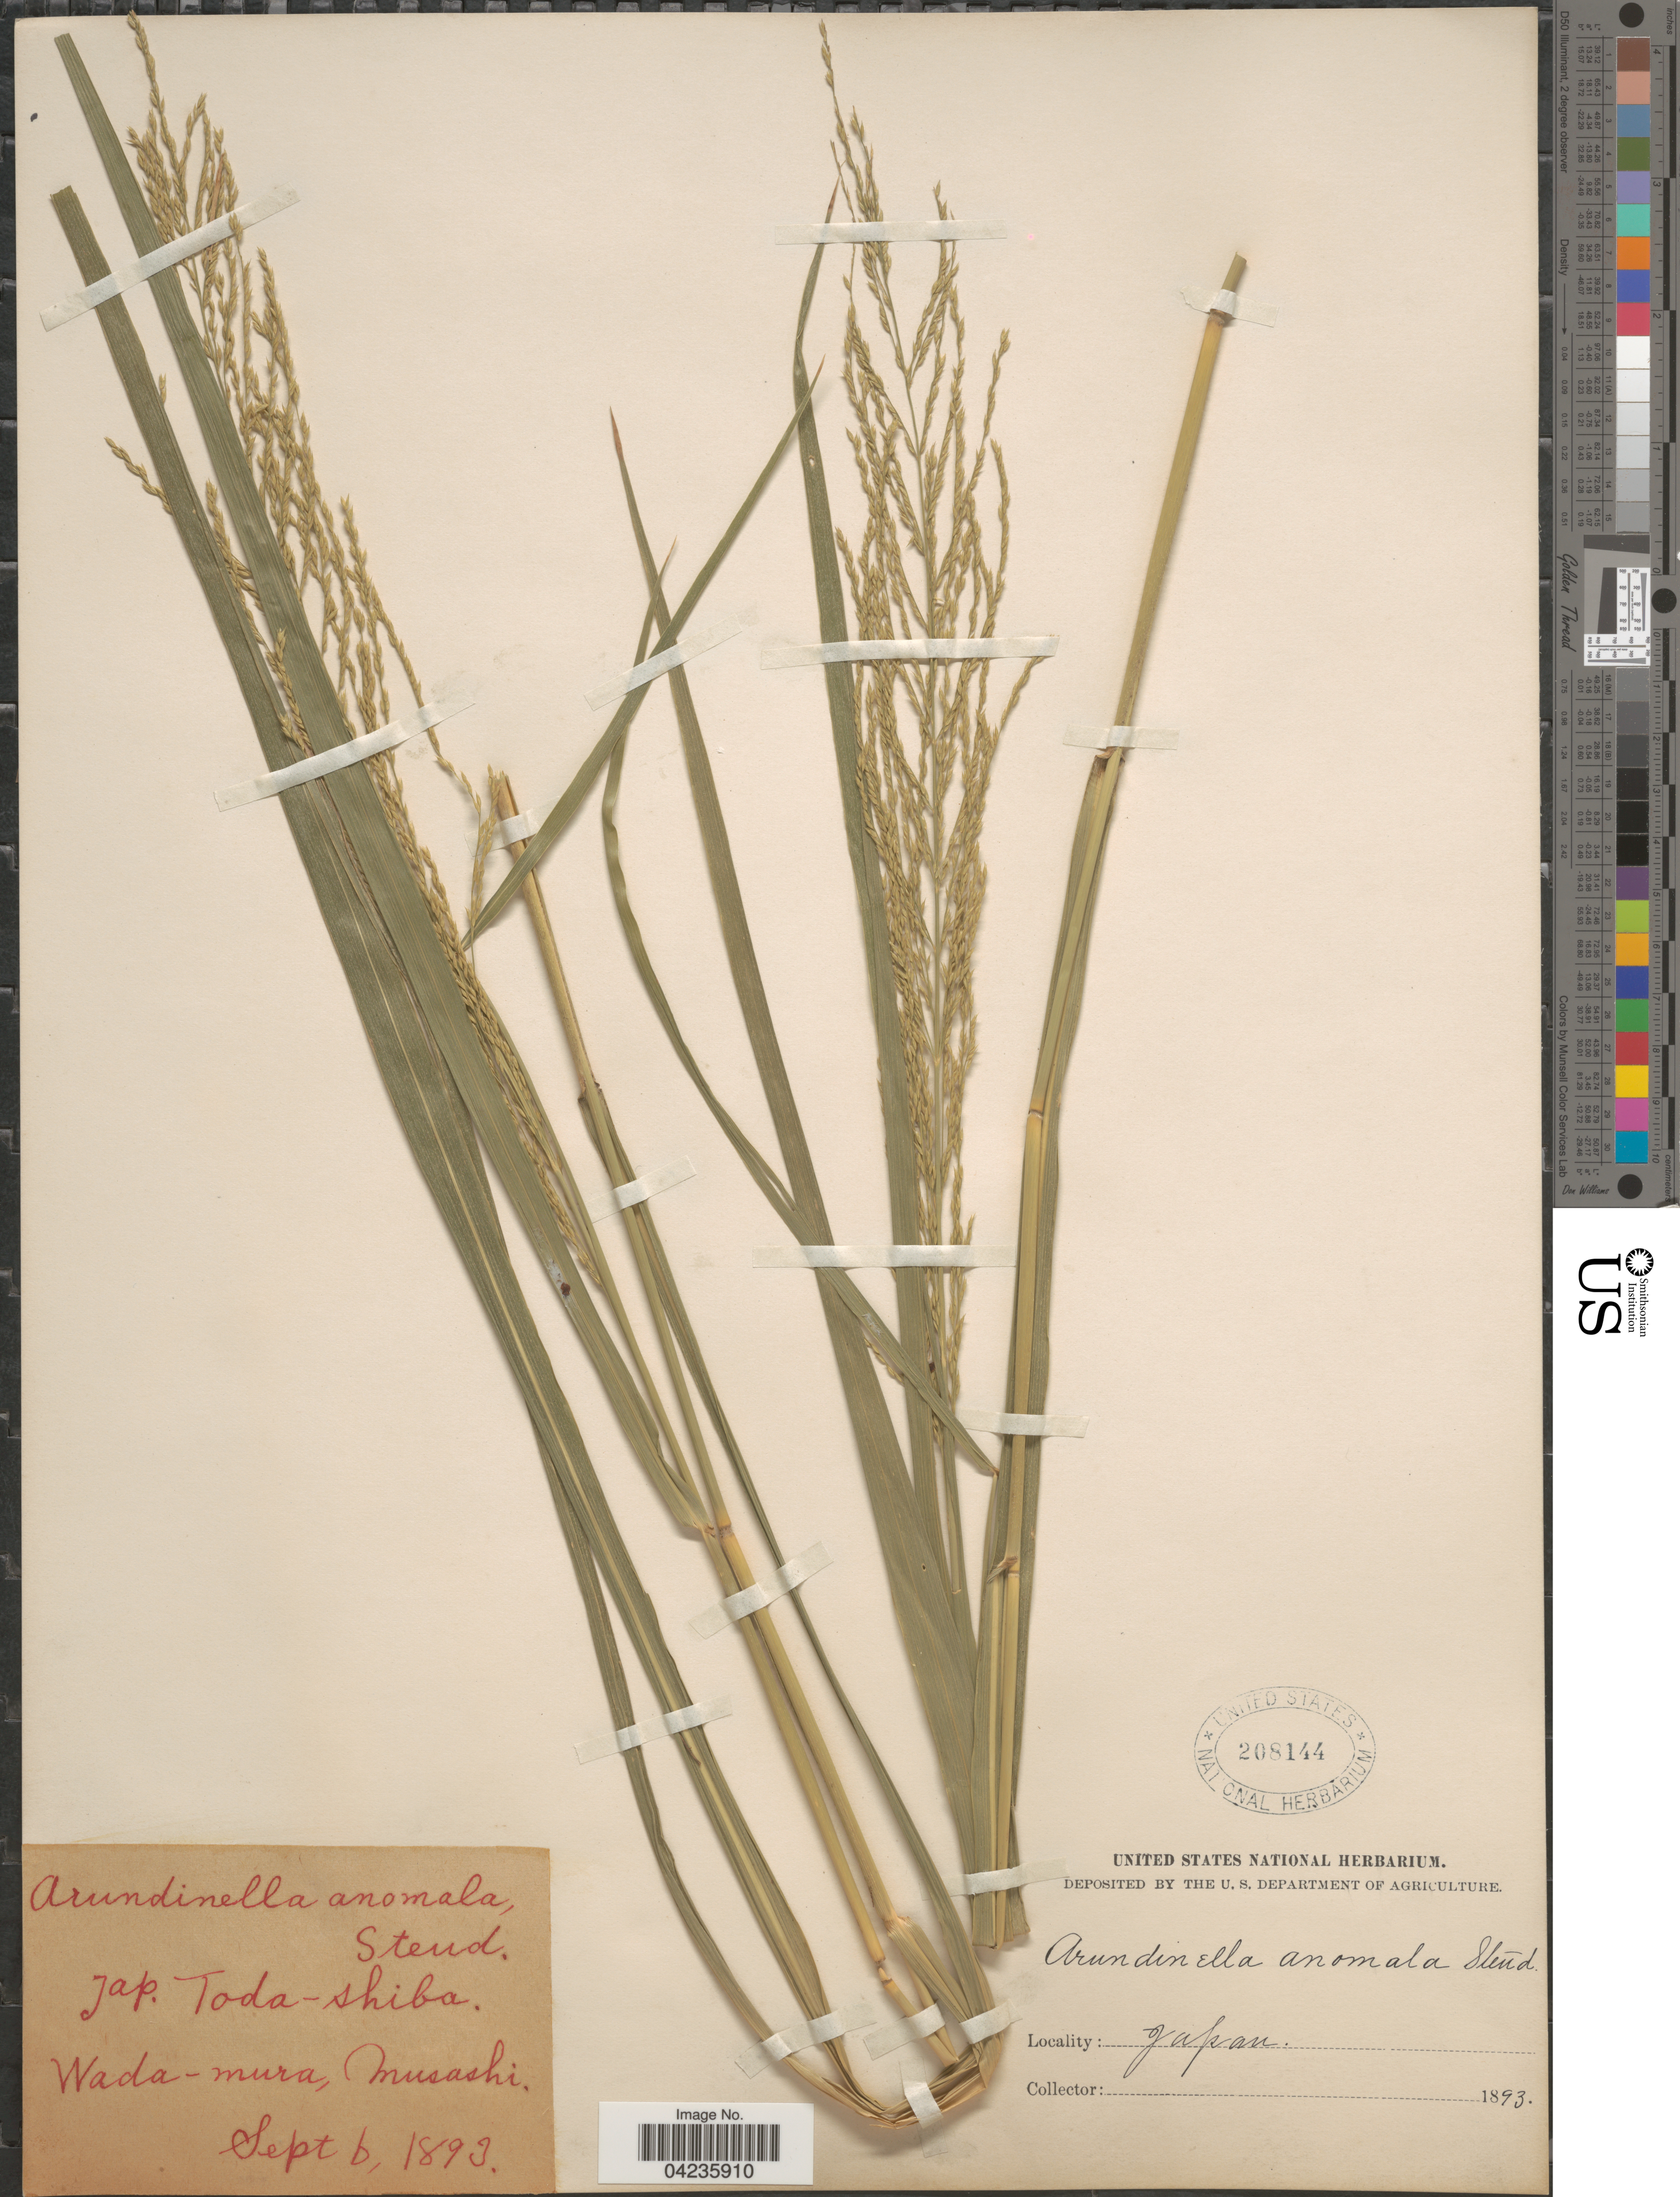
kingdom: Plantae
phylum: Tracheophyta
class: Liliopsida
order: Poales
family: Poaceae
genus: Arundinella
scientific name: Arundinella hirta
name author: (Thunb.) Tanaka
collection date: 1893-09-06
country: Japan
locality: Wada-mura, Musashi.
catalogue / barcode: US 208144